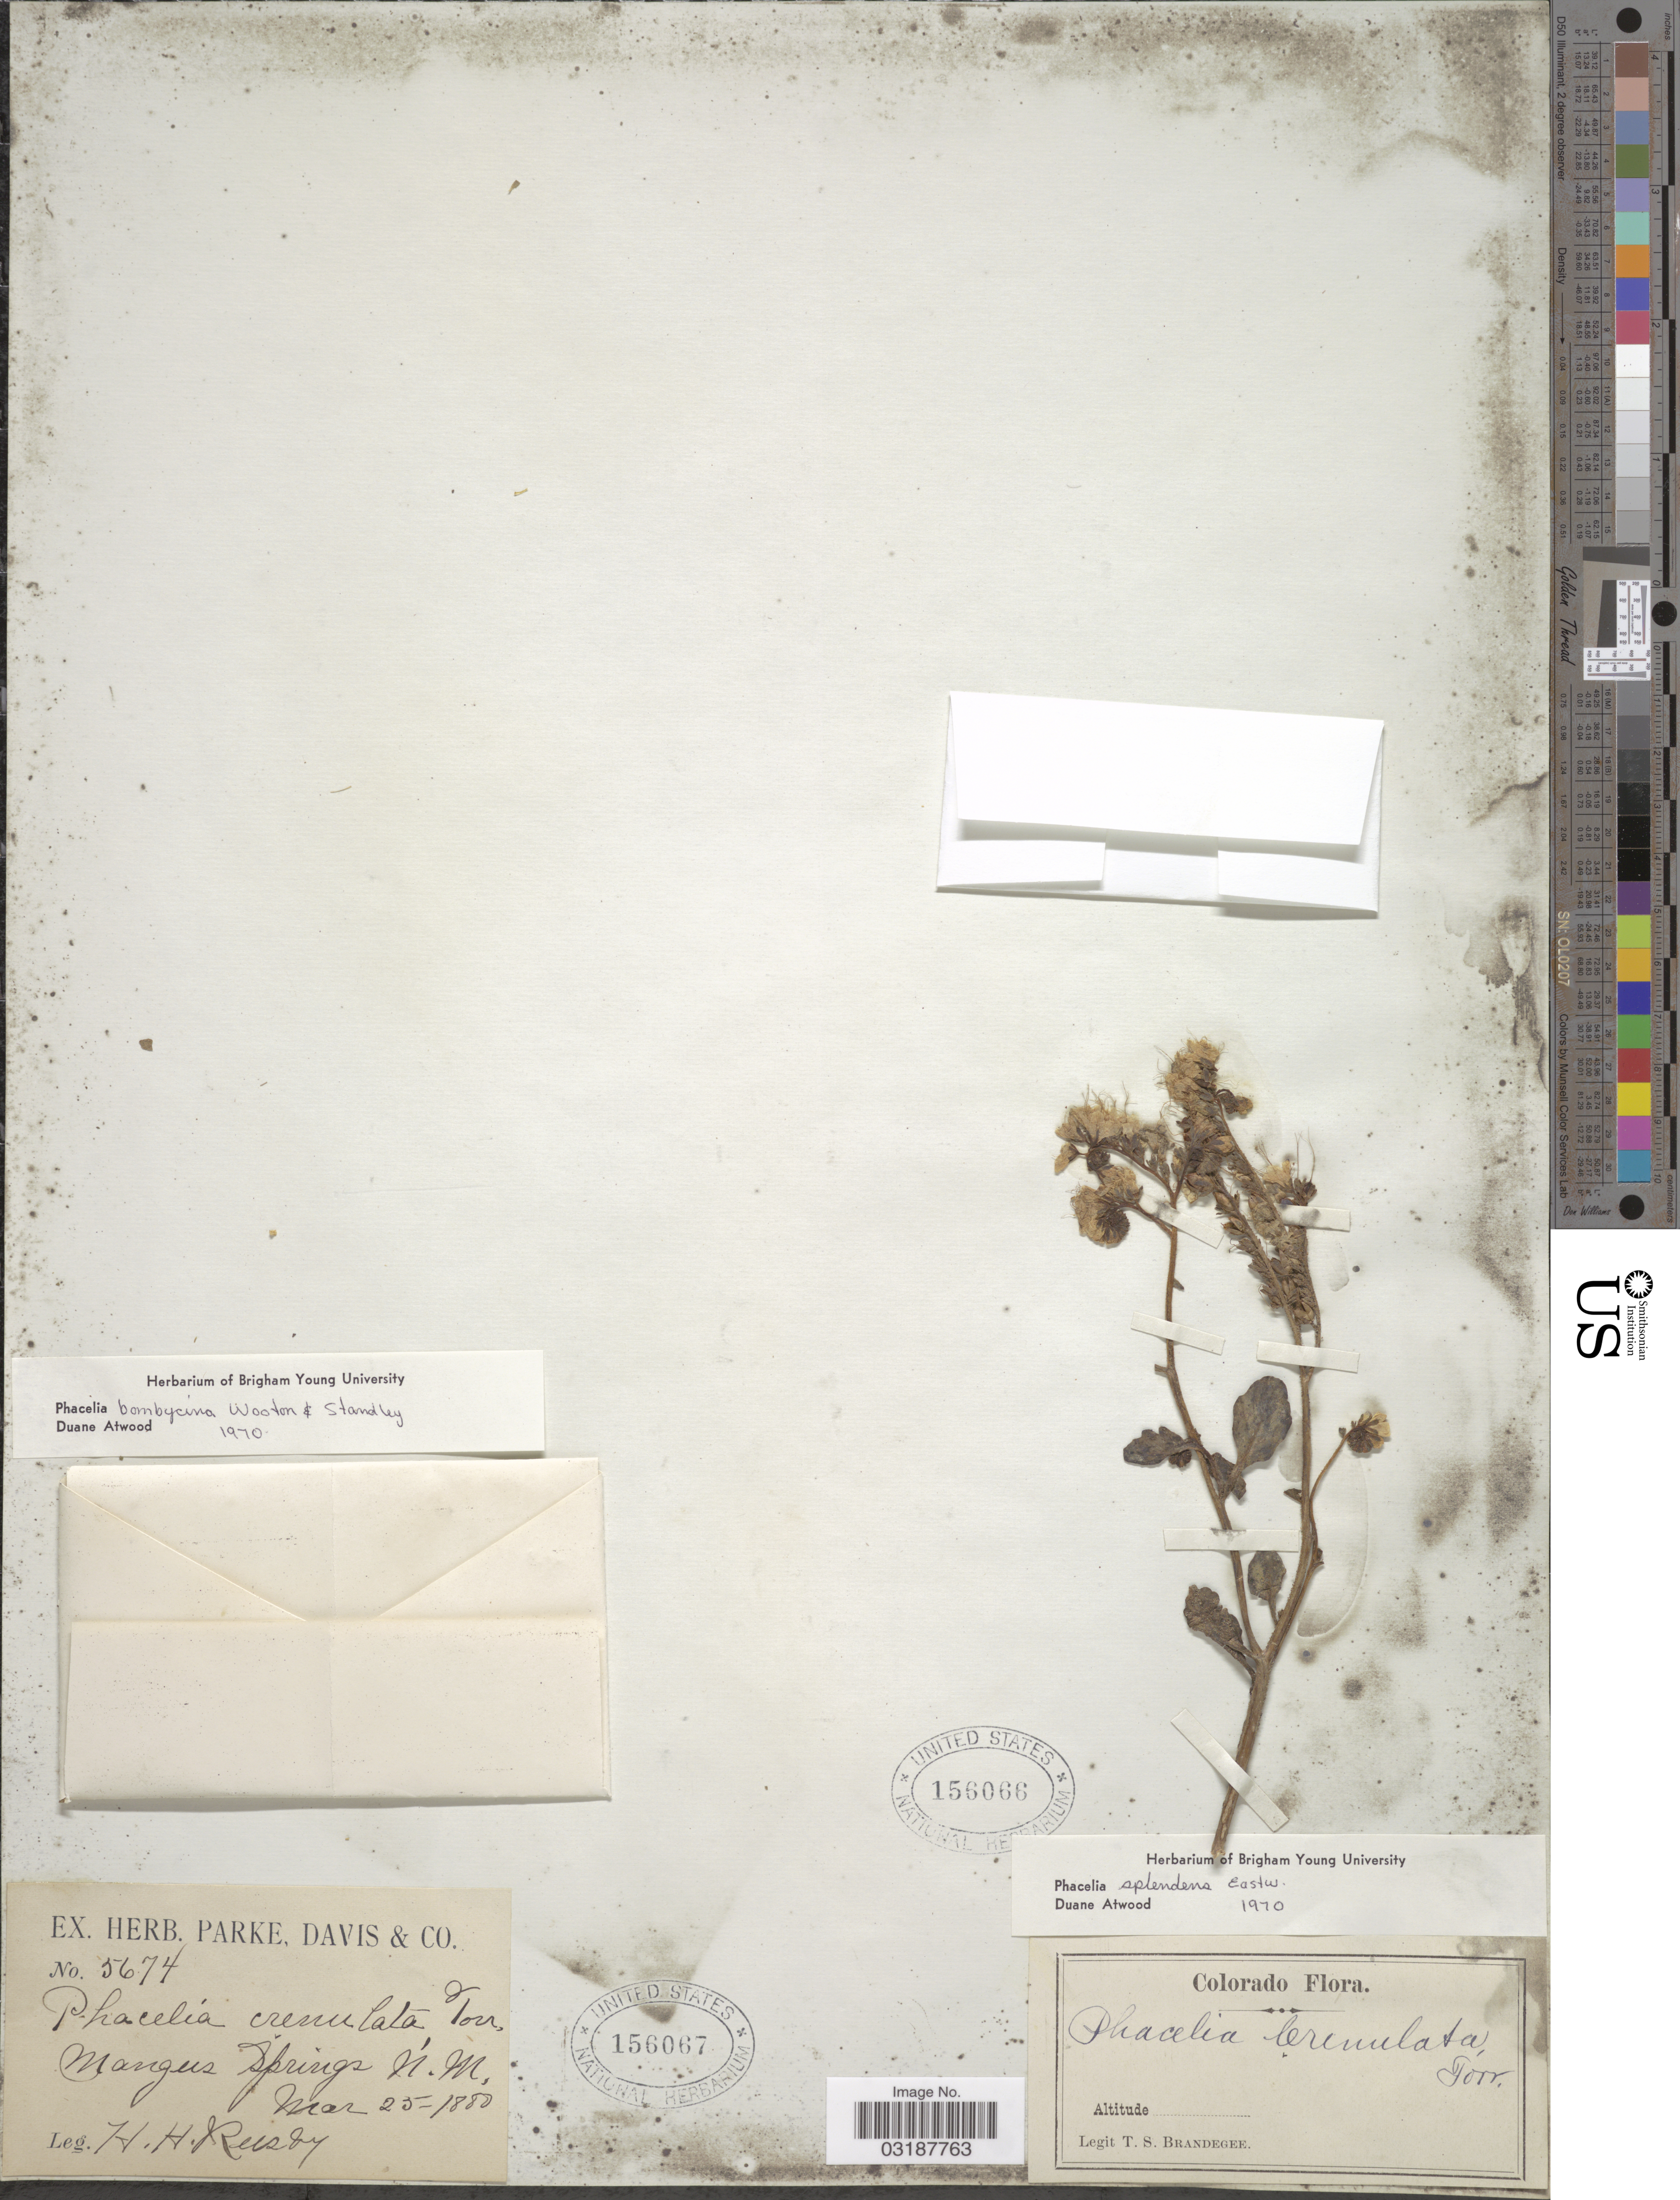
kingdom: Plantae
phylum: Tracheophyta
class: Magnoliopsida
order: Boraginales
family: Hydrophyllaceae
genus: Phacelia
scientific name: Phacelia splendens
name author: Eastw.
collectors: T. S. Brandegee (herbarium)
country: United States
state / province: Colorado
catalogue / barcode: US 156066-2